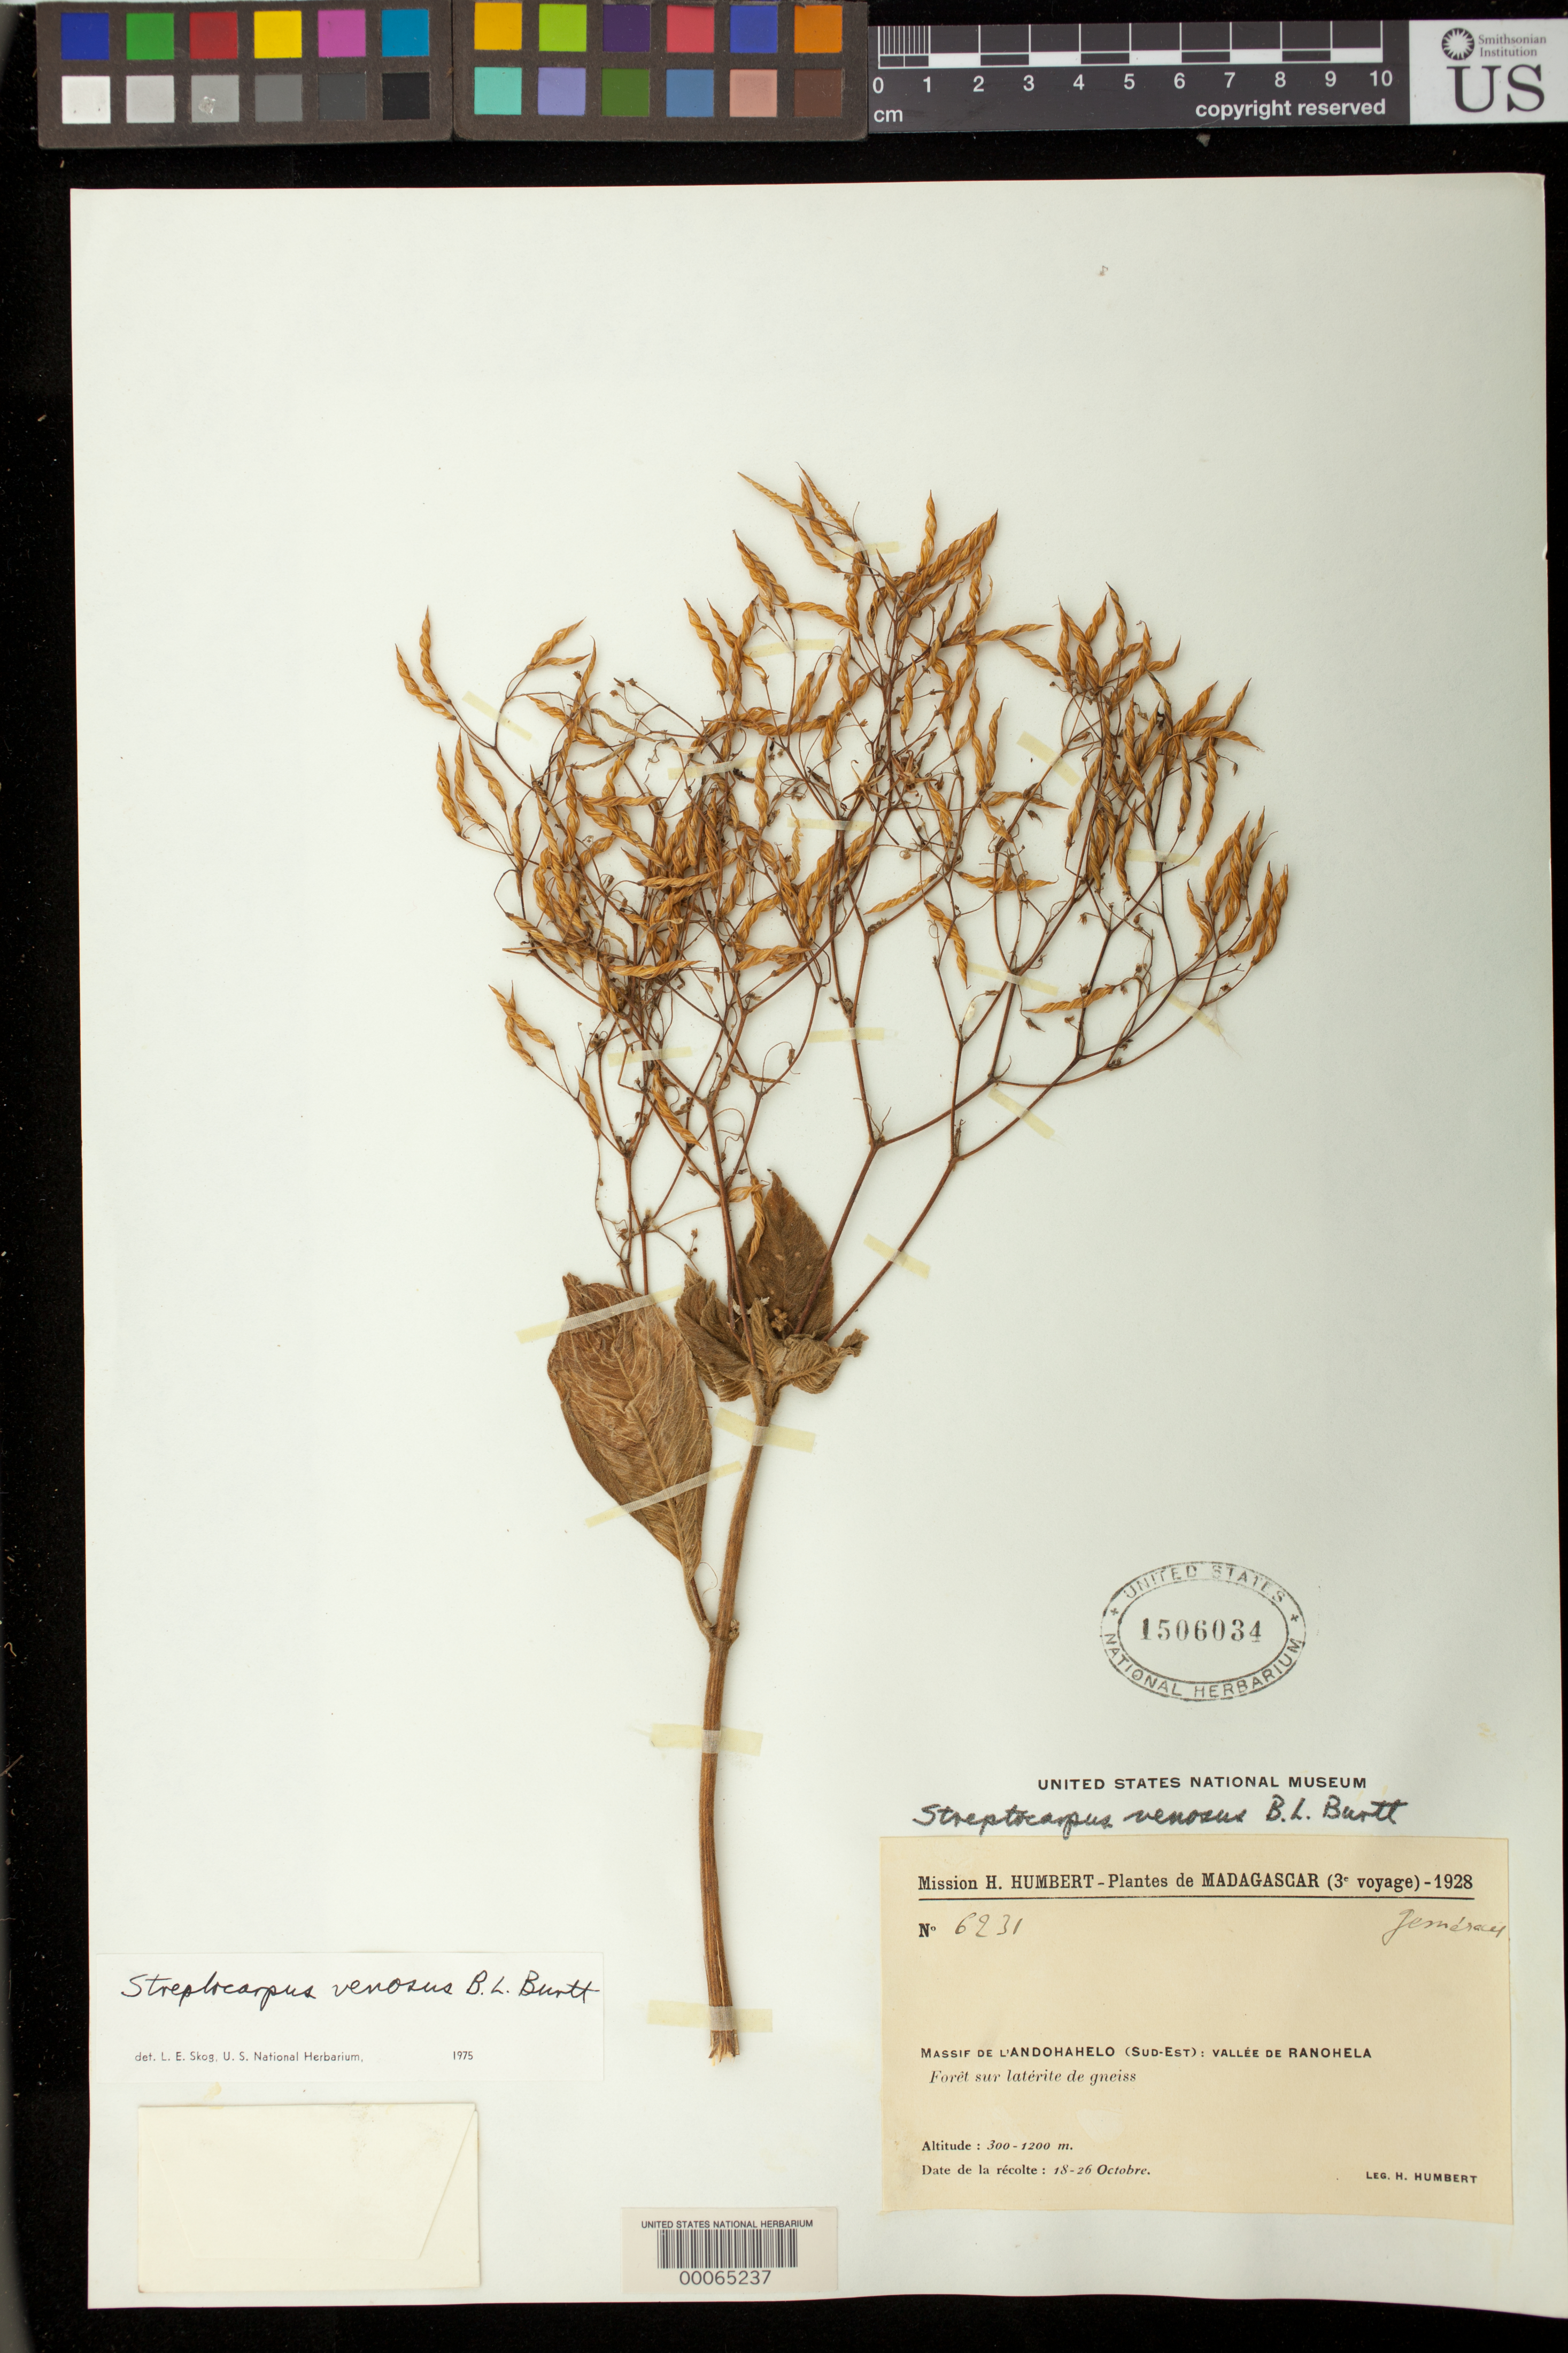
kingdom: Plantae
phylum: Tracheophyta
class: Magnoliopsida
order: Lamiales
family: Gesneriaceae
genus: Streptocarpus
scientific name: Streptocarpus venosus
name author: B.L. Burtt in Humbert & J.-F. Leroy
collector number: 6231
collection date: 1928-10-18/1928-10-26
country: Madagascar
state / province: Anosy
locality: Massif de l'Andohahelo [Andohahela] (Sud-Est): Vallee de Ranohela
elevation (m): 300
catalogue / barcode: US 1506034